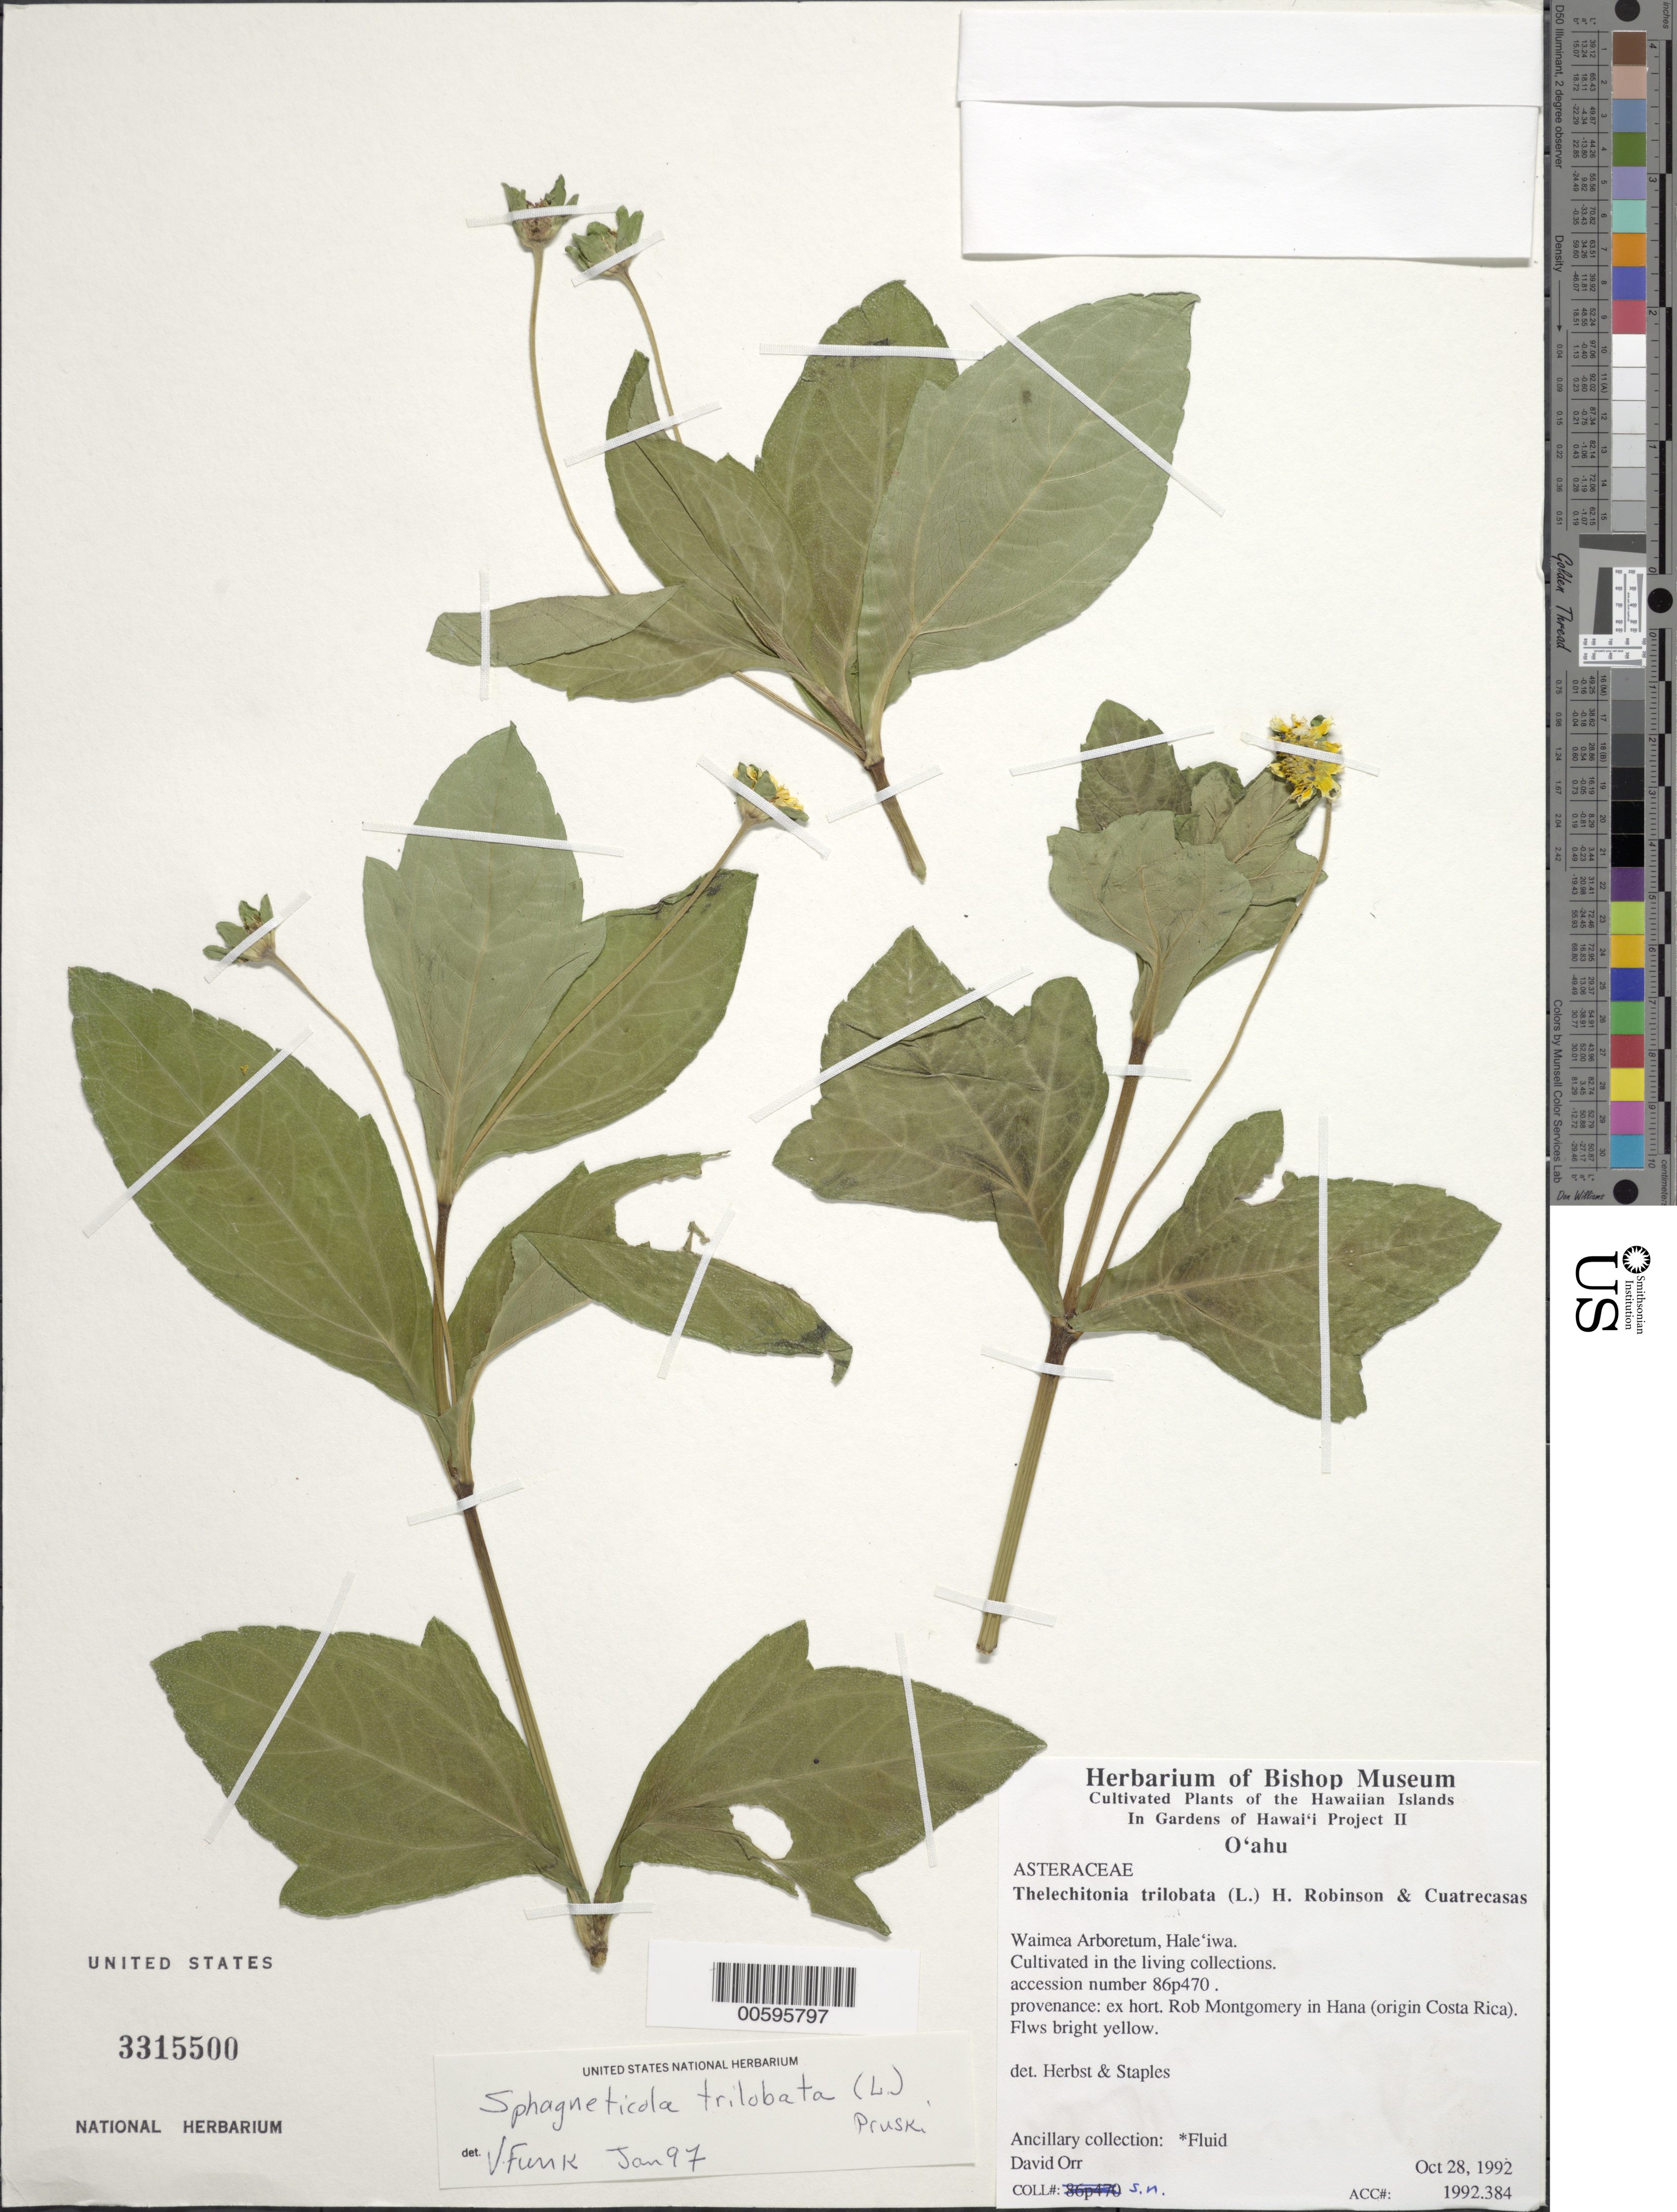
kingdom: Plantae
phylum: Tracheophyta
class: Magnoliopsida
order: Asterales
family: Asteraceae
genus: Sphagneticola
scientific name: Sphagneticola trilobata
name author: (L.) Pruski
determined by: Funk, Vicki A., (BOT), Smithsonian Institution - National Museum of Natural History (UNITED STATES)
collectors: D. Orr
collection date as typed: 28 Oct 1992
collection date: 1992-10-28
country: United States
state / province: Hawaii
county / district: Honolulu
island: Oahu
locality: Waimea Arboretum, Hale'iwa.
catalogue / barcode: US 3315500